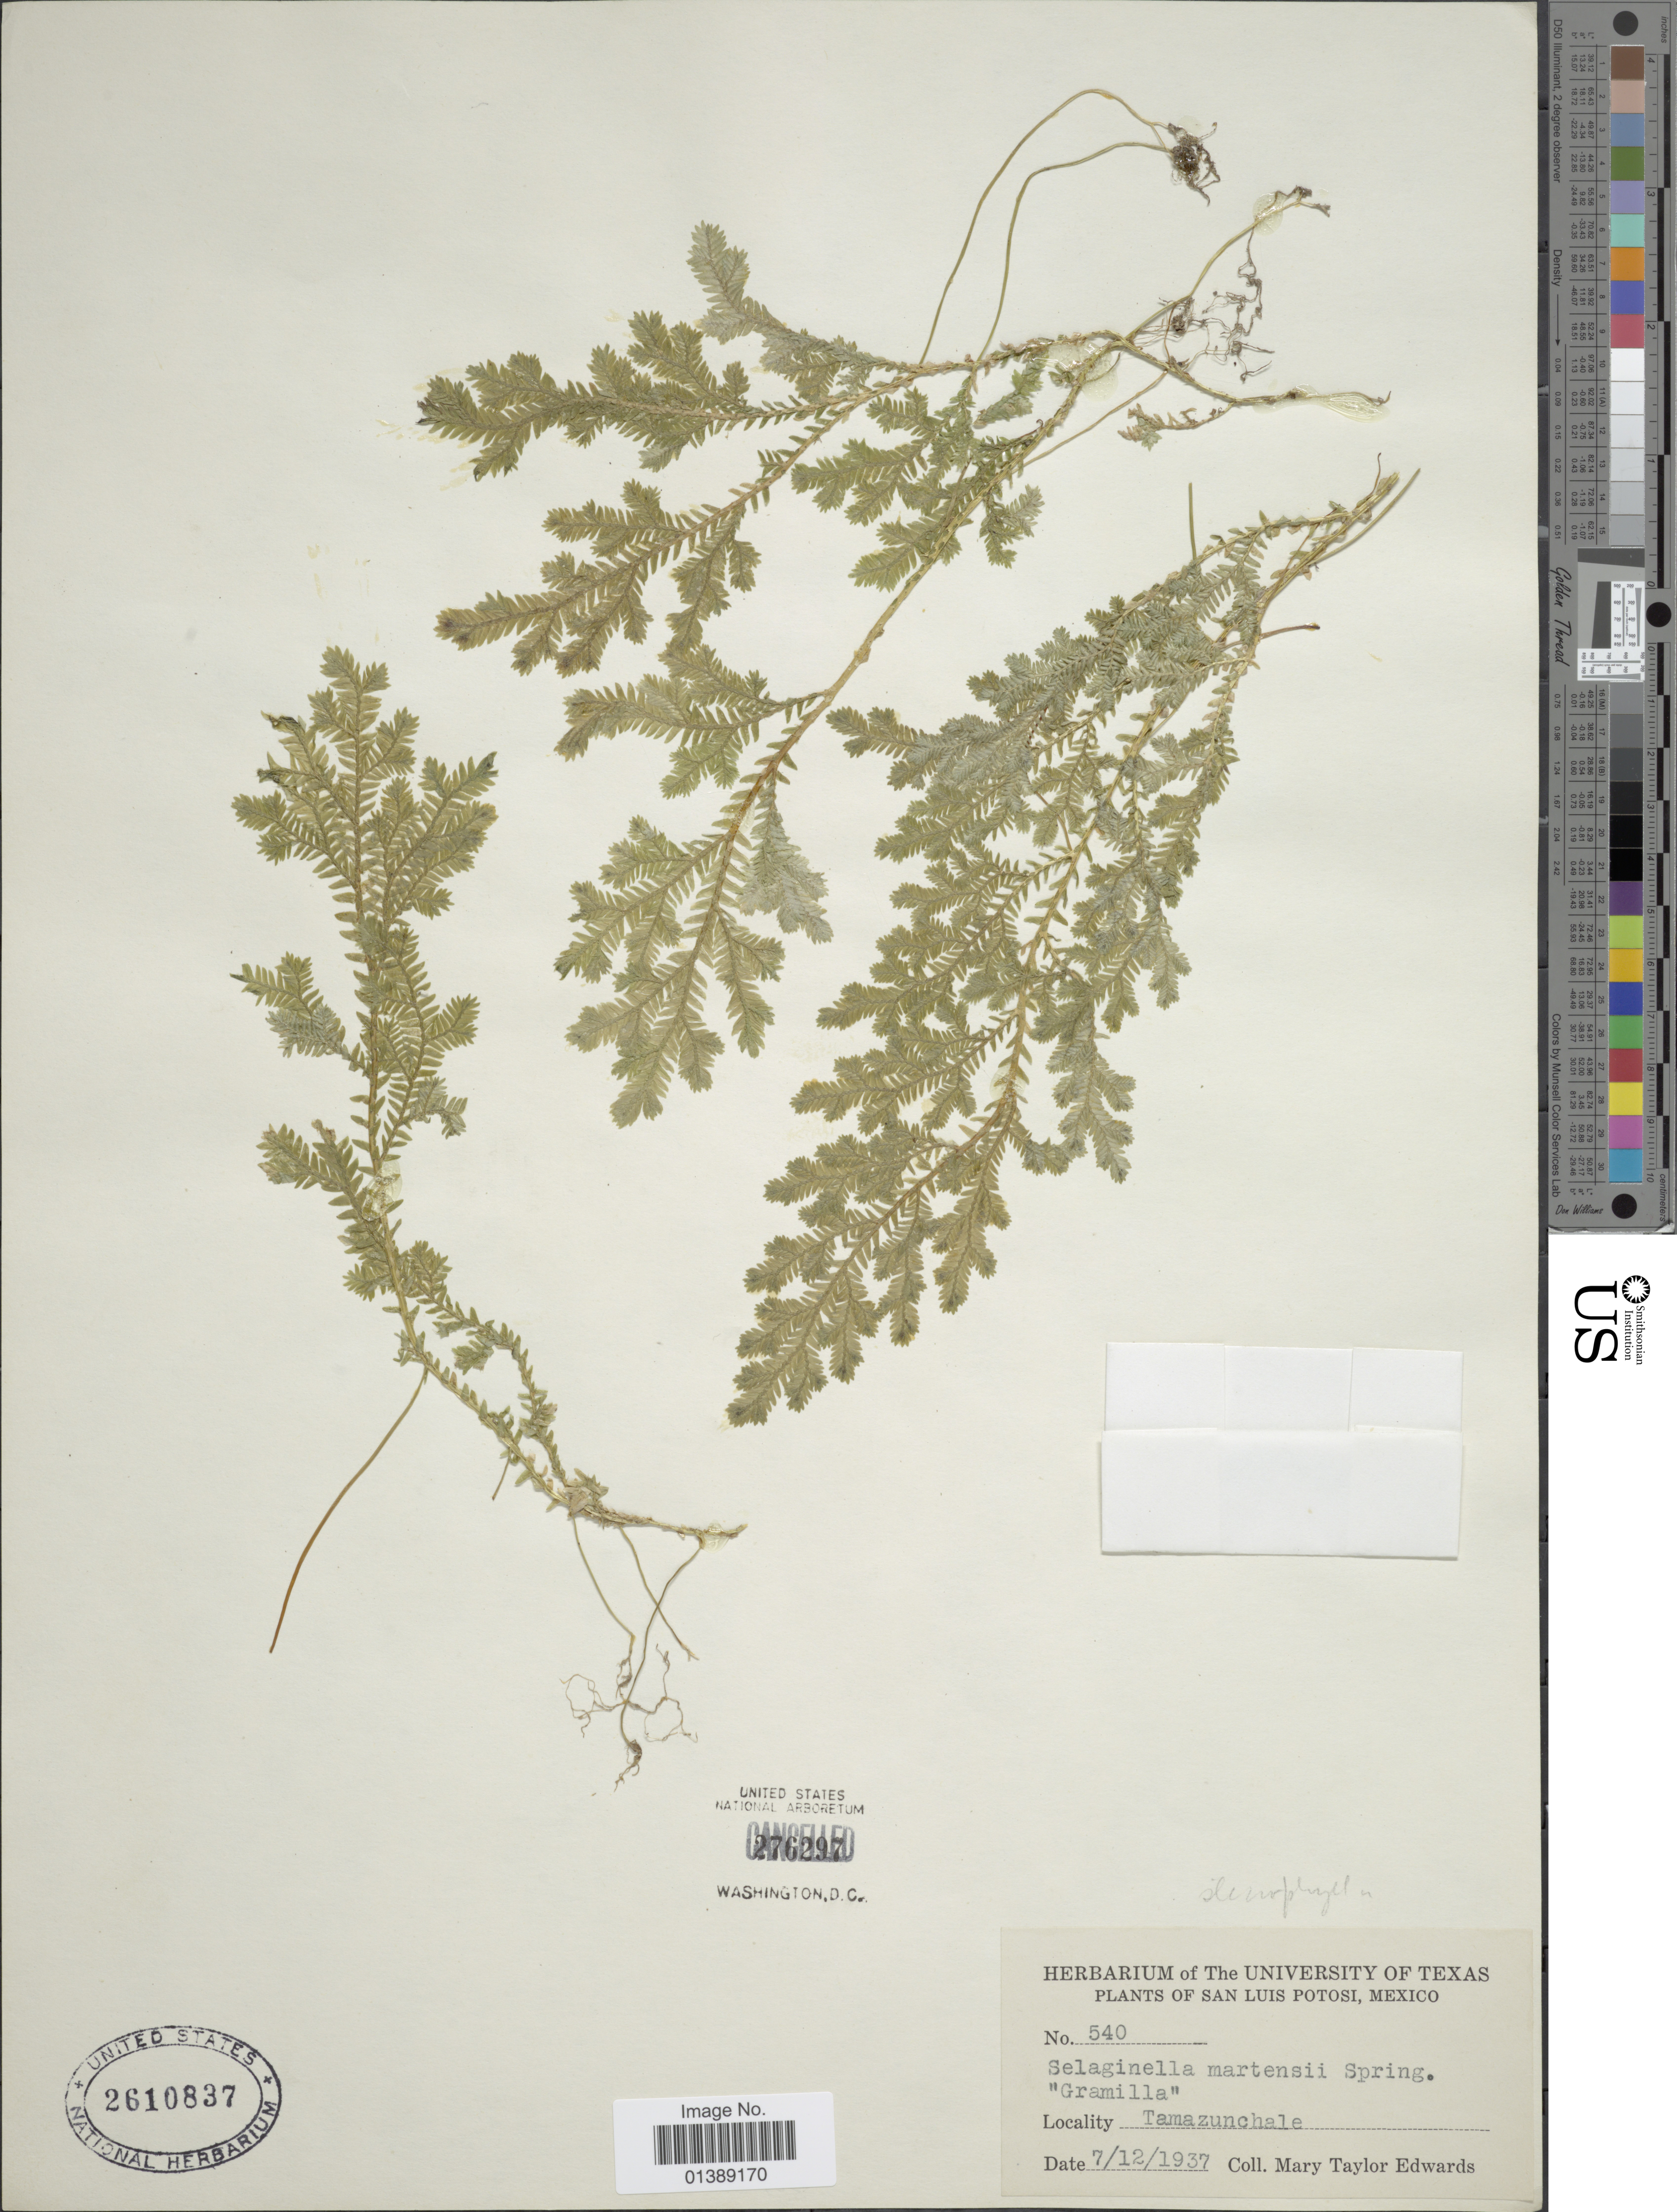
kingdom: Plantae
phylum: Tracheophyta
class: Lycopodiopsida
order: Selaginellales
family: Selaginellaceae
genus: Selaginella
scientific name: Selaginella stenophylla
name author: A. Braun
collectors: M. Edwards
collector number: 540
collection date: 1937-12-07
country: Mexico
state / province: San Luis Potosí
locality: Tamazunchale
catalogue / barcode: US 2610837